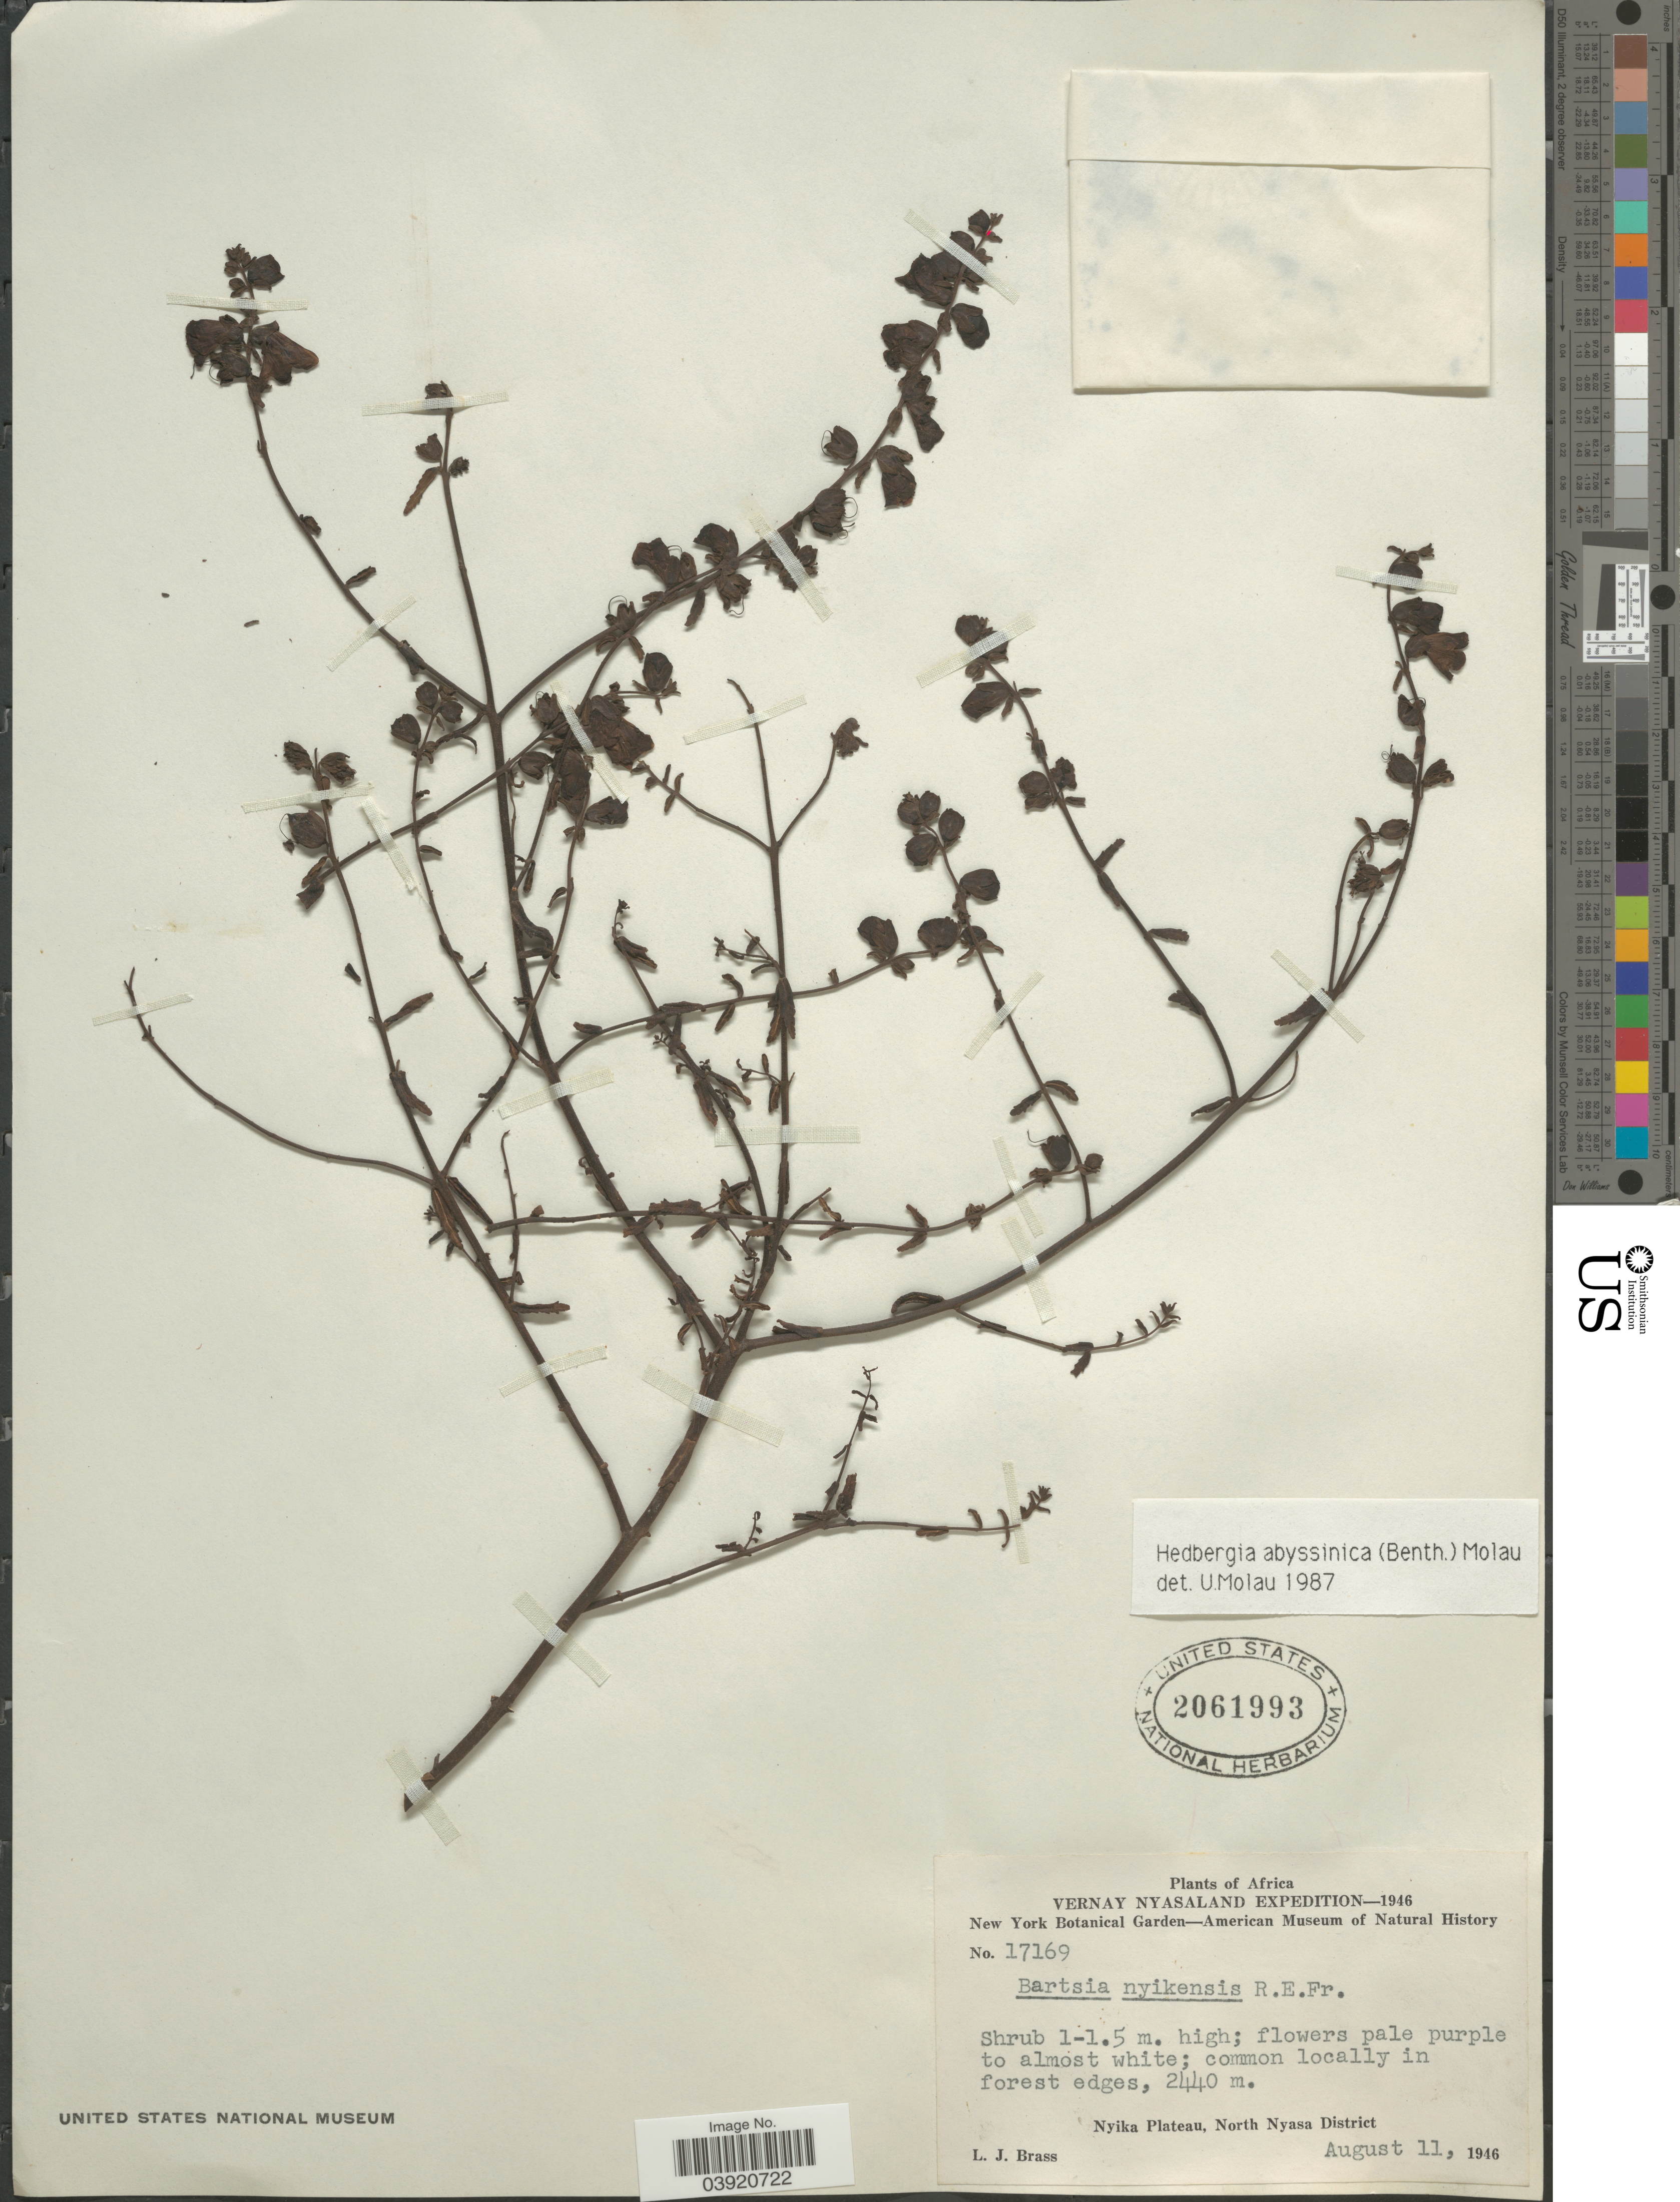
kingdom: Plantae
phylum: Tracheophyta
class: Magnoliopsida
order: Lamiales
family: Orobanchaceae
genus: Hedbergia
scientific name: Hedbergia abyssinica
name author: (Benth.) Molau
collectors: L. J. Brass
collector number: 17169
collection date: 1946-08-11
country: Malawi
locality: Vernay Nyasaland. Nyika Plateau, North Nyasa District.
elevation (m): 2440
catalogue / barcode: US 2061993